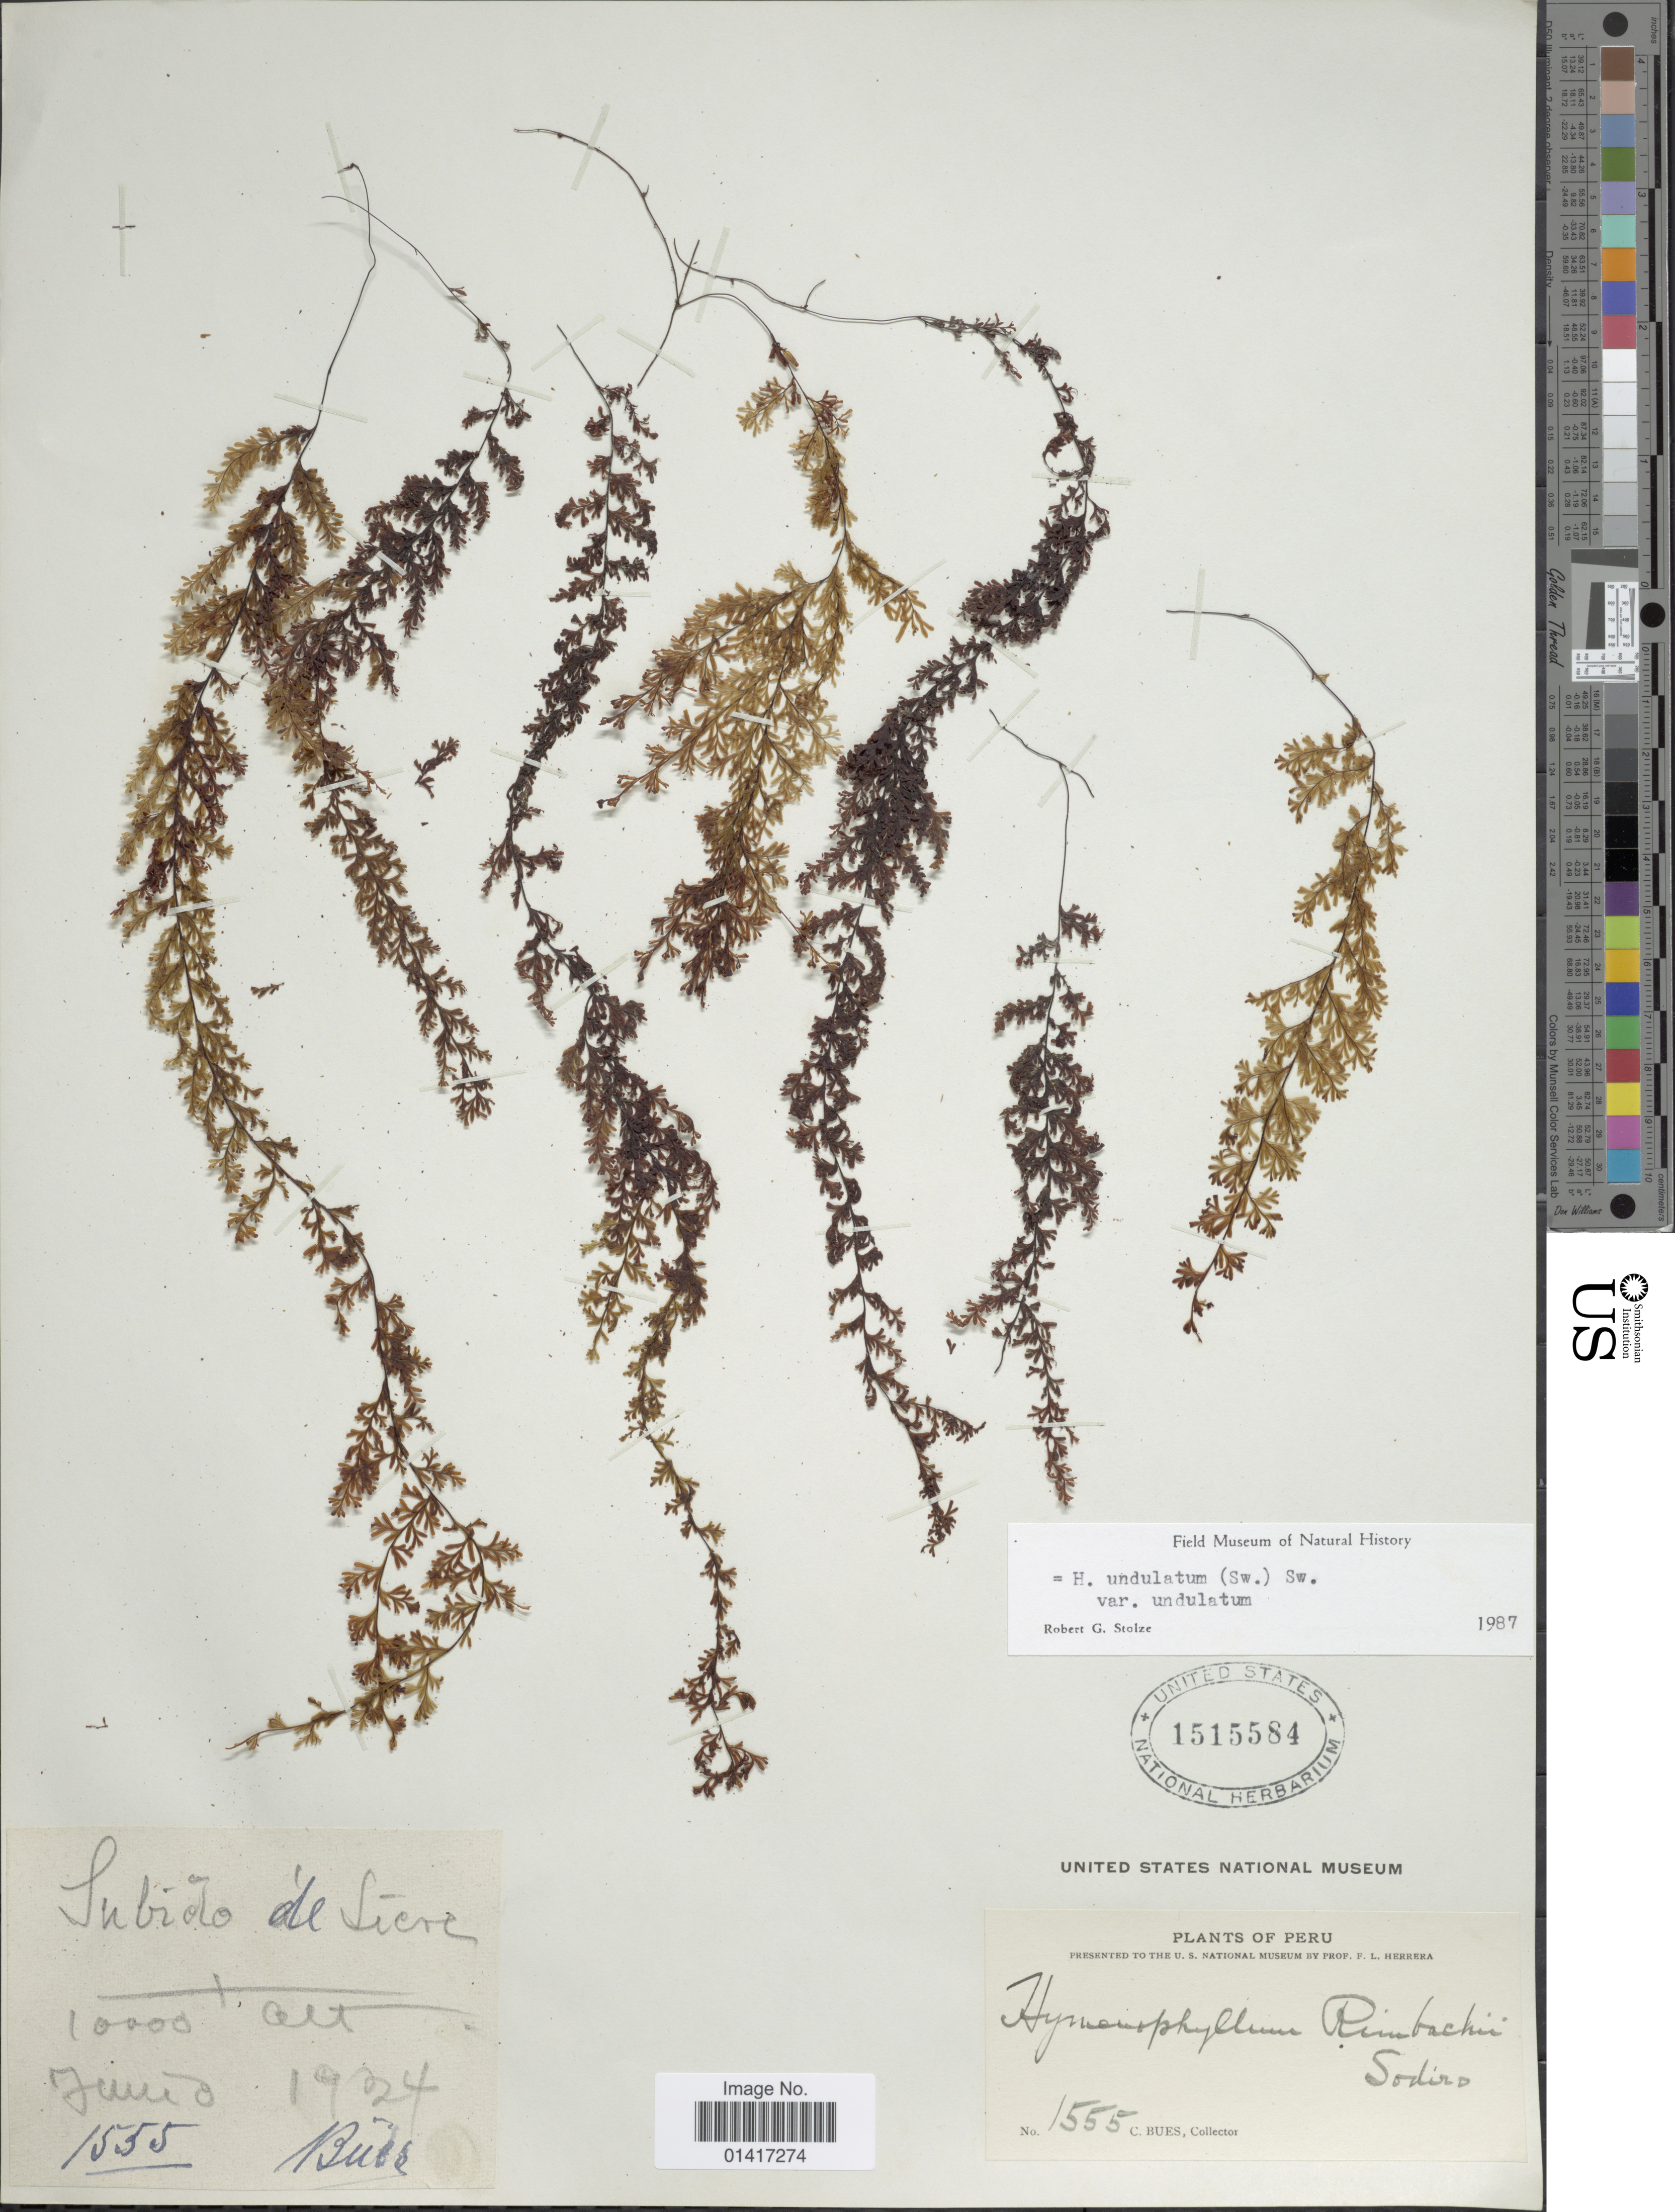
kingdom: Plantae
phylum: Tracheophyta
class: Polypodiopsida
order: Hymenophyllales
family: Hymenophyllaceae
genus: Hymenophyllum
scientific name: Hymenophyllum undulatum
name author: (Sw.) Sw.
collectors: C. Bues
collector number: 1555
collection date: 1924-06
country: Peru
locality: Subido de Sicre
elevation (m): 3048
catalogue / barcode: US 1515584